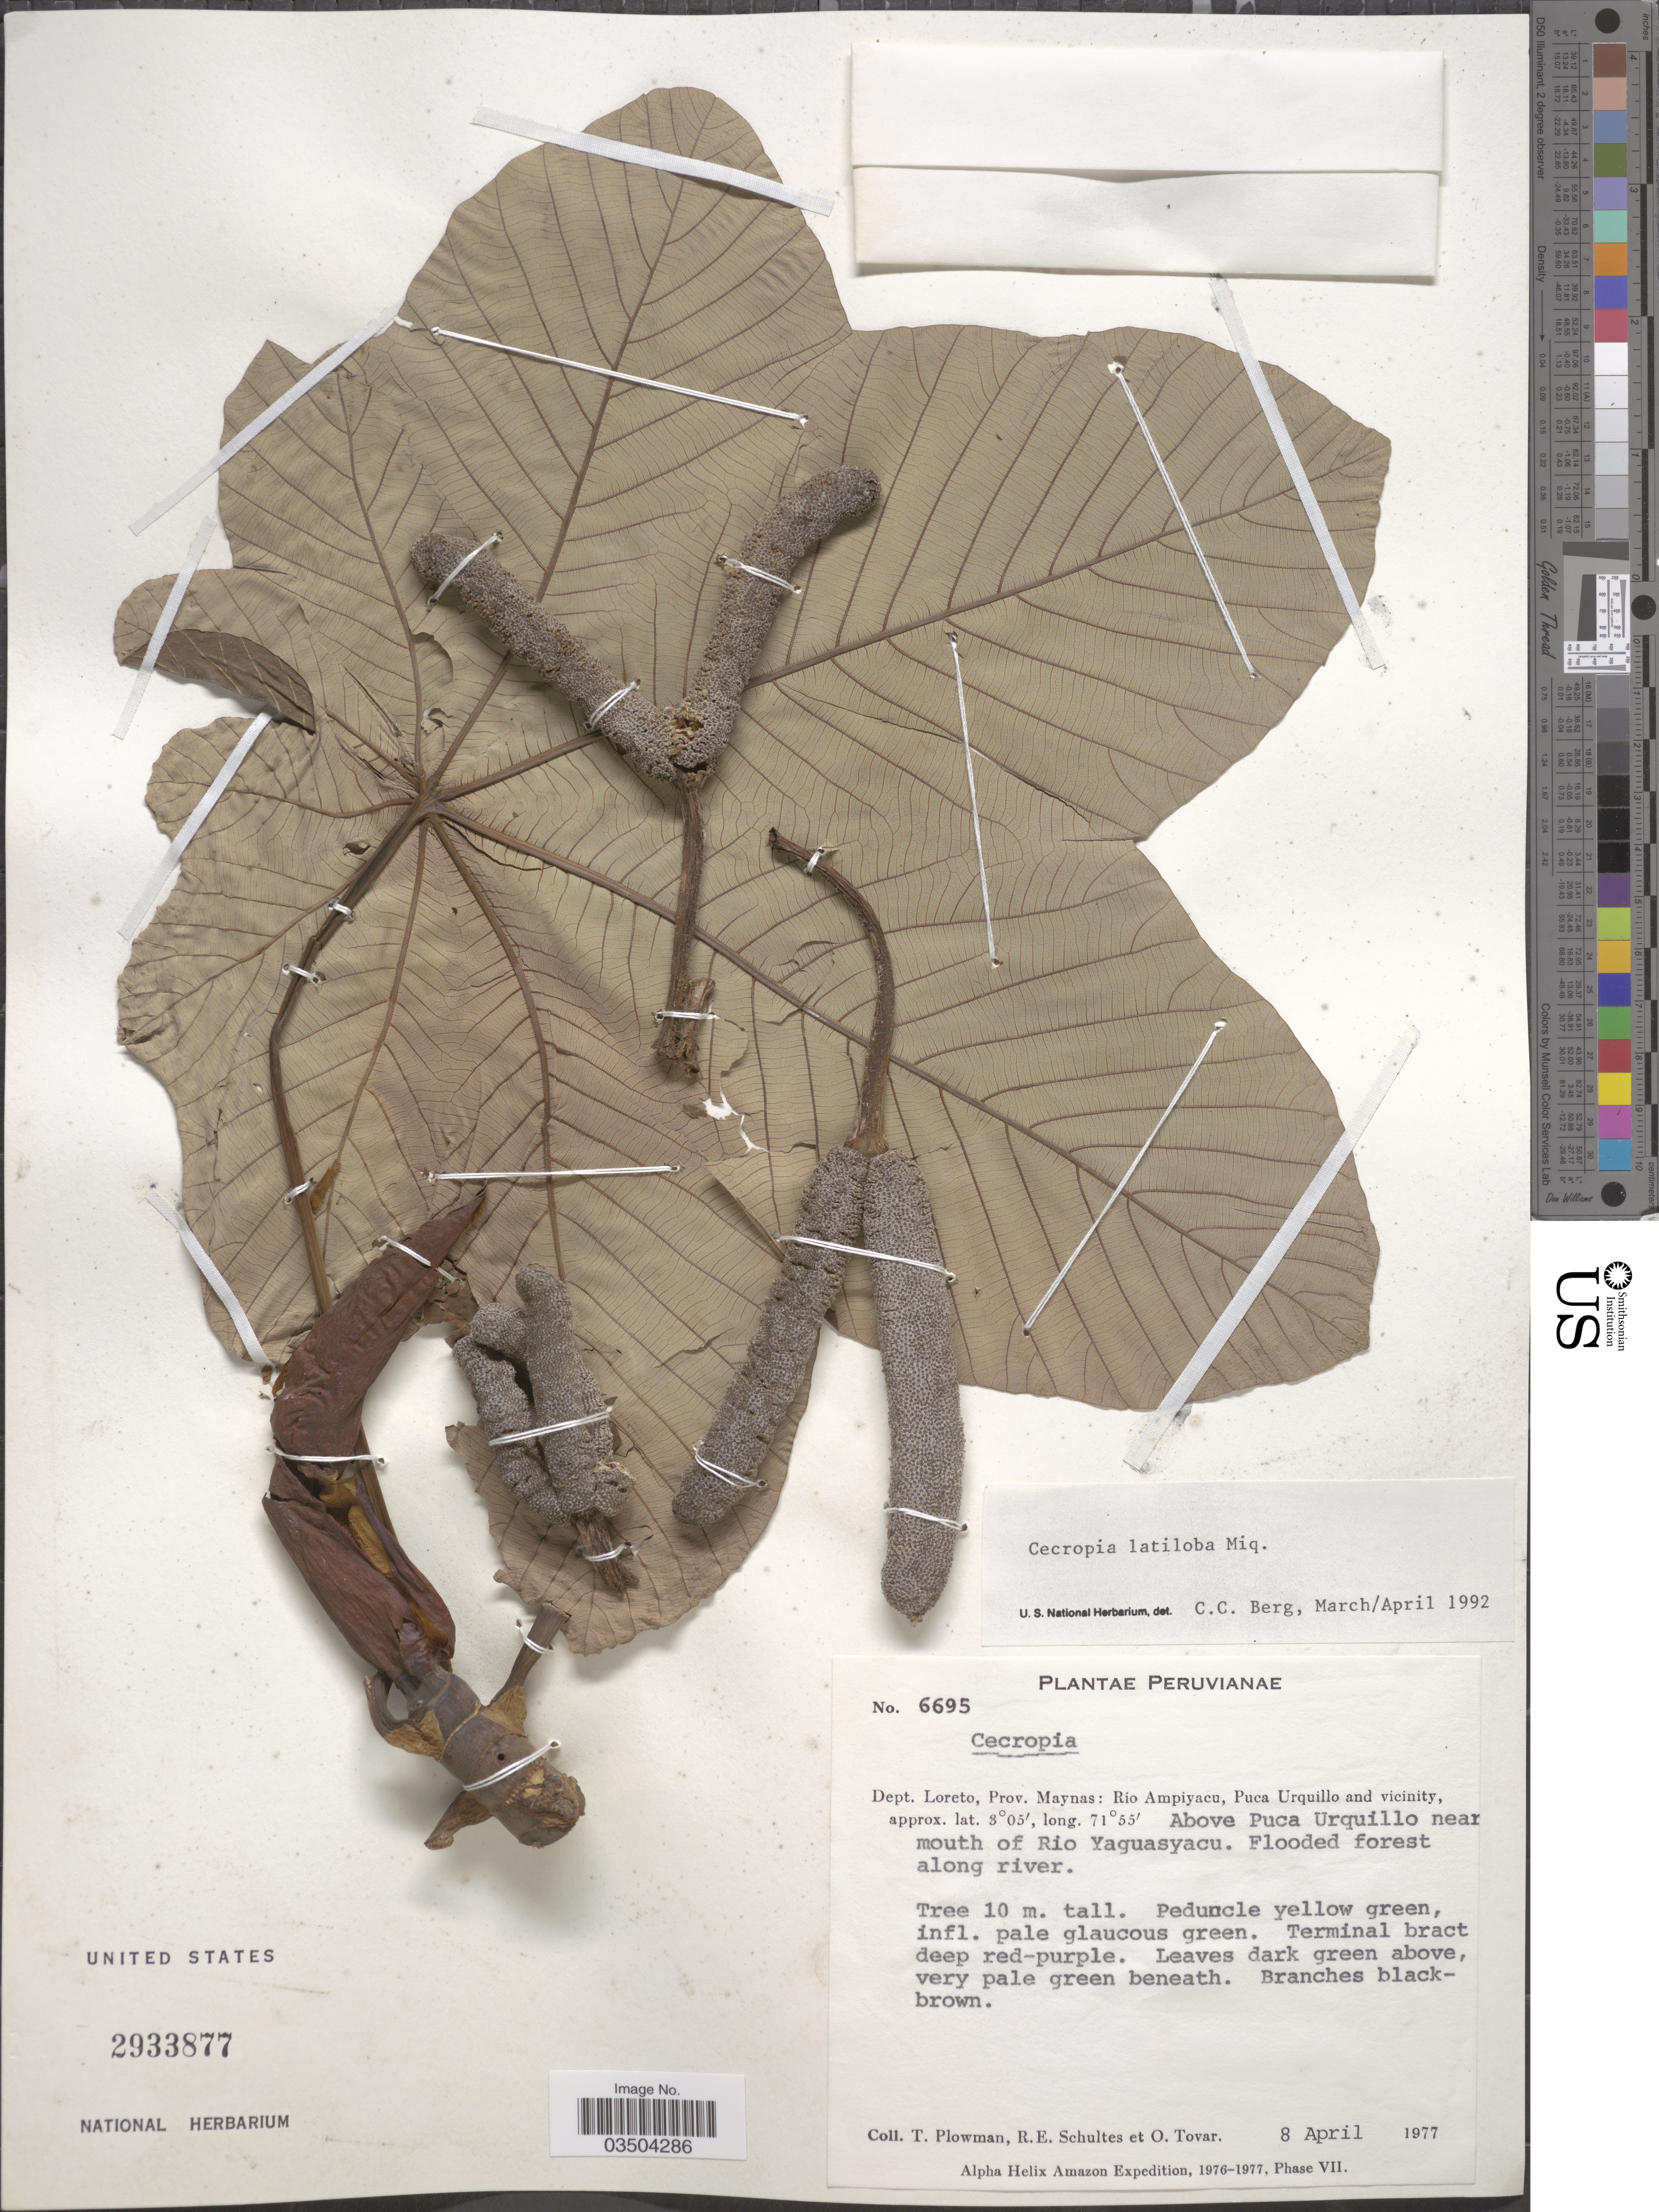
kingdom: Plantae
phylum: Tracheophyta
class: Magnoliopsida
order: Rosales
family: Urticaceae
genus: Cecropia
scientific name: Cecropia latiloba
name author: Miq.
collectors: T. Plowman, R. E. Schultes & Ó. Tovar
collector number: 6695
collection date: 1977-04-08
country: Peru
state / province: Loreto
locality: Dept. Loreto, Prov. Maynas: Río Ampiyacu, Puca Urquillo and vicinity. Above Puca Urquillo near mouth of Rio Yaguasyacu. Flooded forest along river.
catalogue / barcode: US 2933877